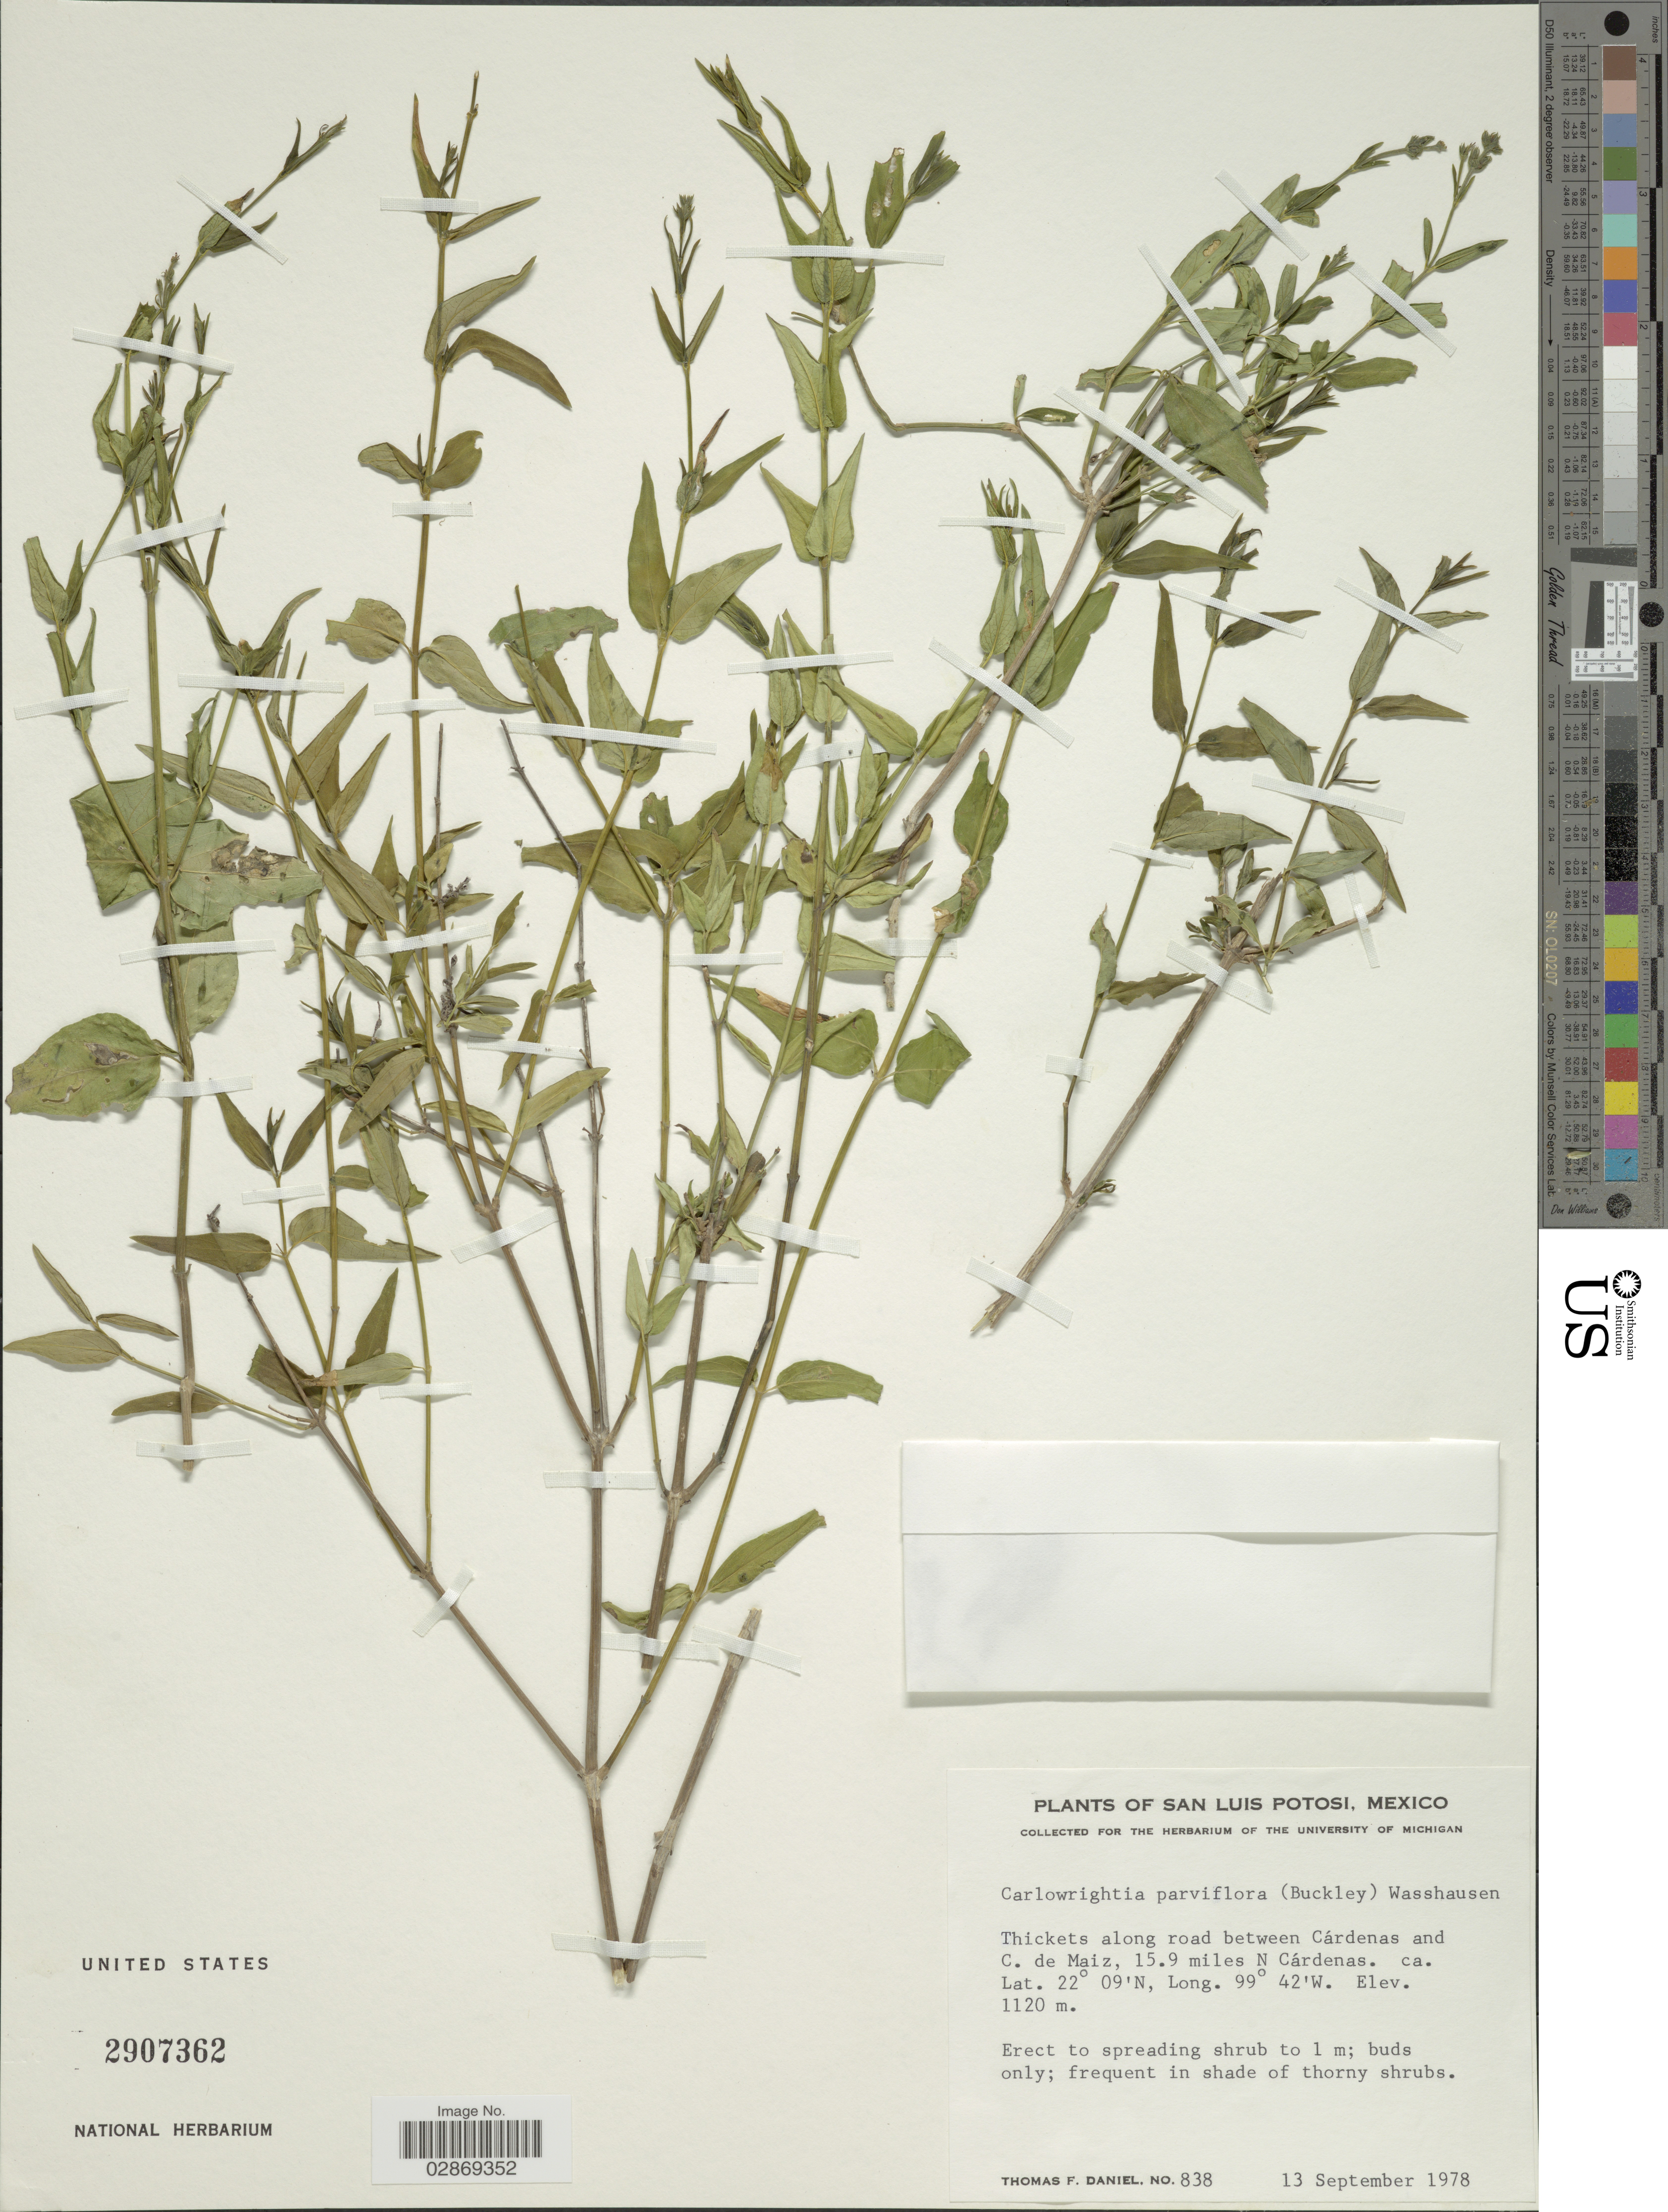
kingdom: Plantae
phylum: Tracheophyta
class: Magnoliopsida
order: Lamiales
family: Acanthaceae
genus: Carlowrightia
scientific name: Carlowrightia parviflora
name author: (Buckley) Wassh.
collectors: T. F. Daniel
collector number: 838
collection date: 1978-09-13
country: Mexico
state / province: San Luis Potosí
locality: Thickets along road between Cárdenas and C. de Maiz, 15.9 miles N Cárdenas.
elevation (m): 1120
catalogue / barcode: US 2907362